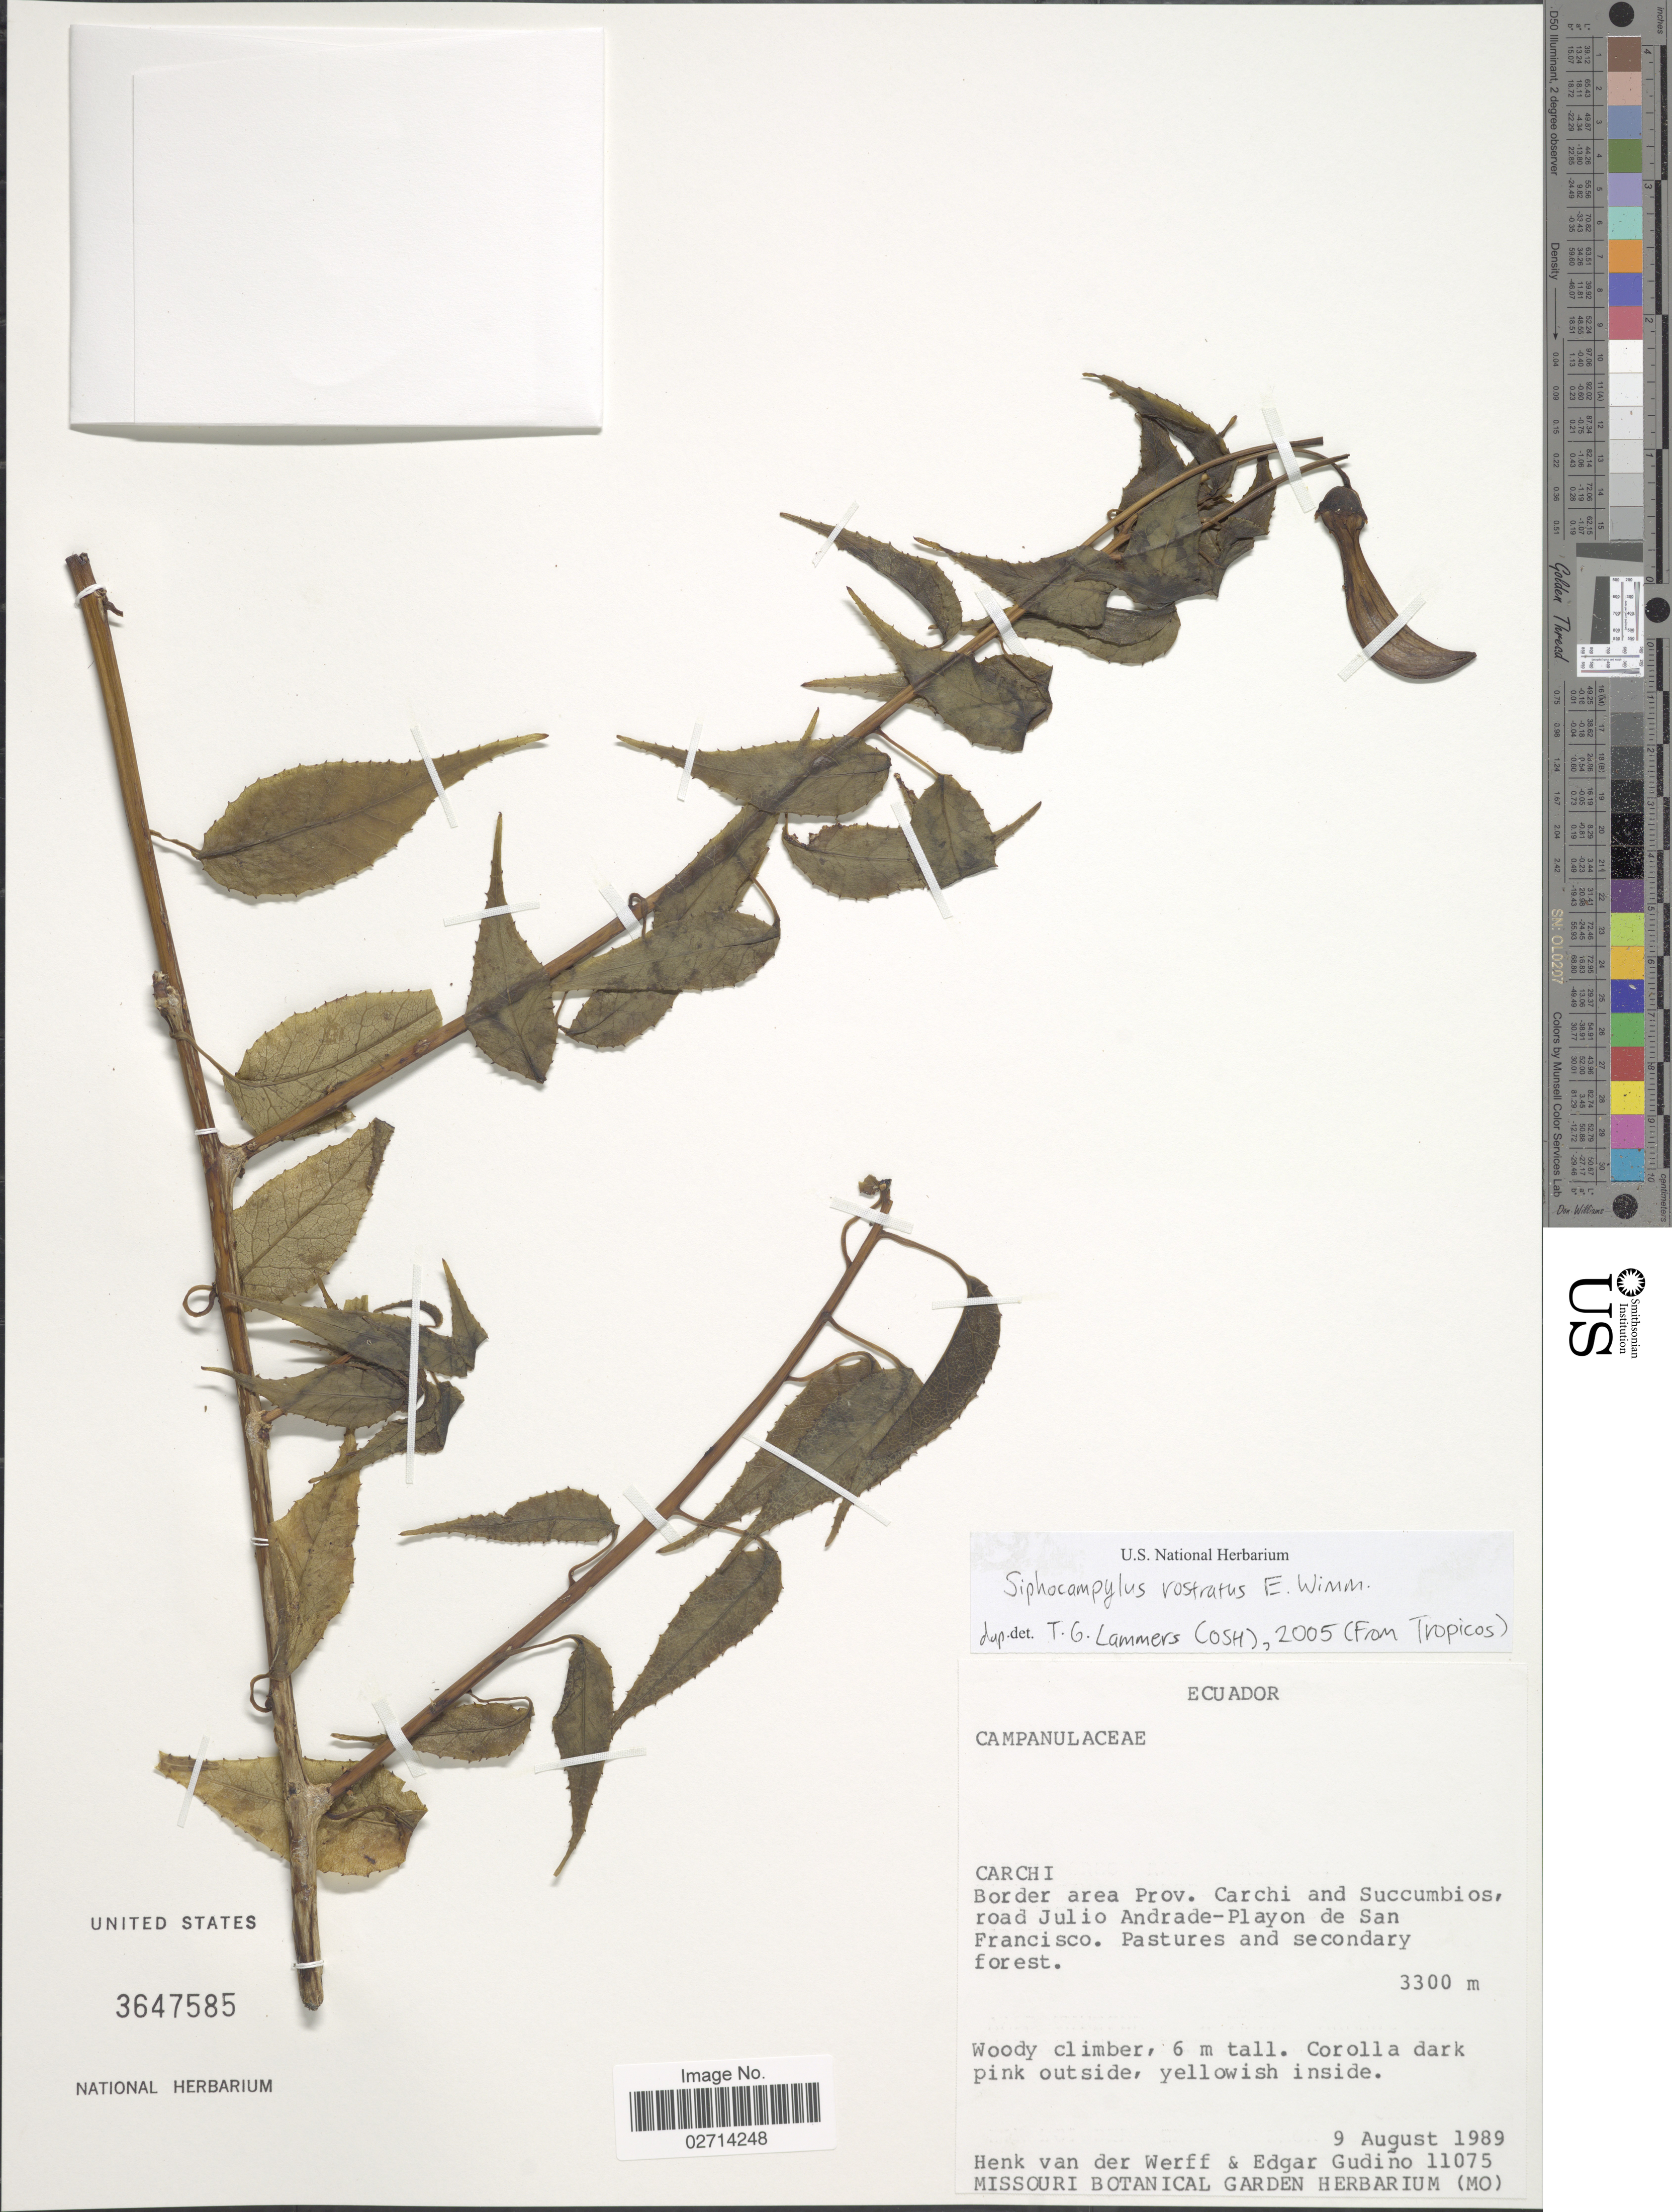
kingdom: Plantae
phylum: Tracheophyta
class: Magnoliopsida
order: Asterales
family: Campanulaceae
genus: Siphocampylus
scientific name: Siphocampylus rostratus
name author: E. Wimm. in Rech. f.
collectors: H. van der Werff & E. Gudiño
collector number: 11075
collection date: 1989-08-09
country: Ecuador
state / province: Carchi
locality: Border area Prov. Carchi and Succumbios, road Julio Andrade-Playon de San Francisco.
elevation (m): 3300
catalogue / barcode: US 3647585